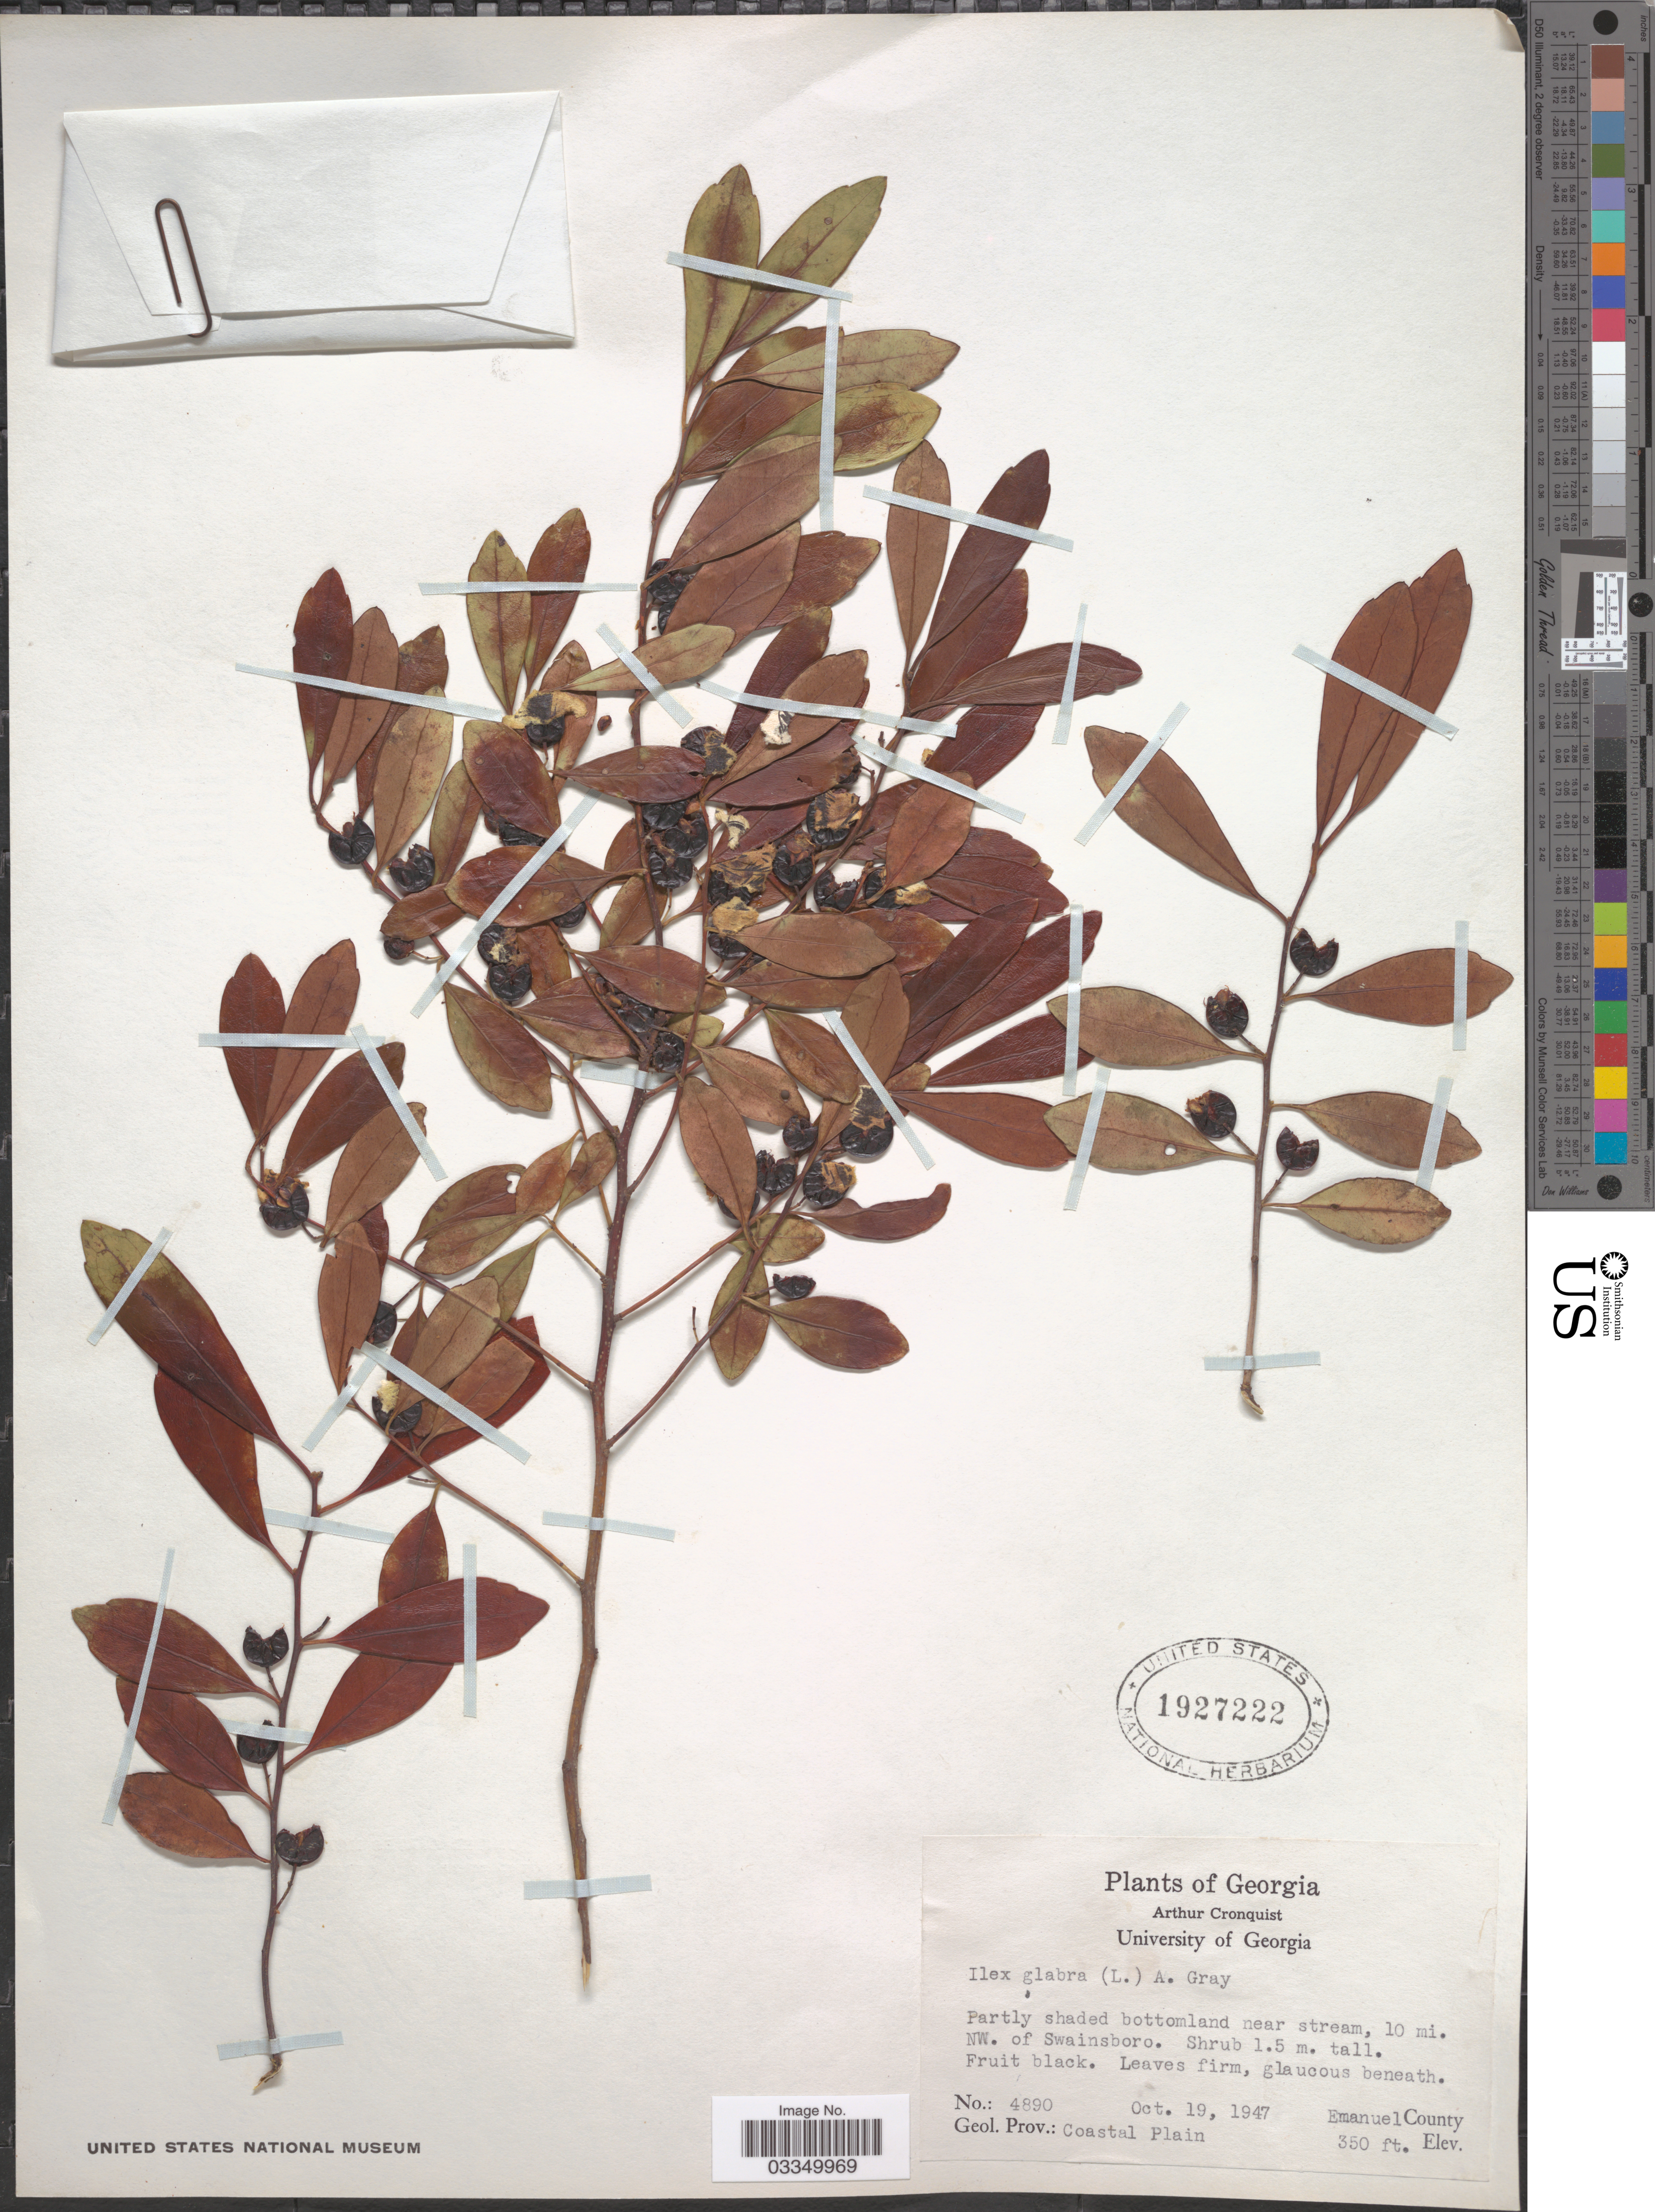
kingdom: Plantae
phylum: Tracheophyta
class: Magnoliopsida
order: Aquifoliales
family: Aquifoliaceae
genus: Ilex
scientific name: Ilex glabra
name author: (L.) A. Gray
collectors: A. J. Cronquist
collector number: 4890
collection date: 1947-10-19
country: United States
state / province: Georgia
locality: Near stream, 10 mi. NW. of Swainsboro. Emanuel County. Geol. Prov.: Coastal Plain.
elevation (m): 107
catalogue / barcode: US 1927222